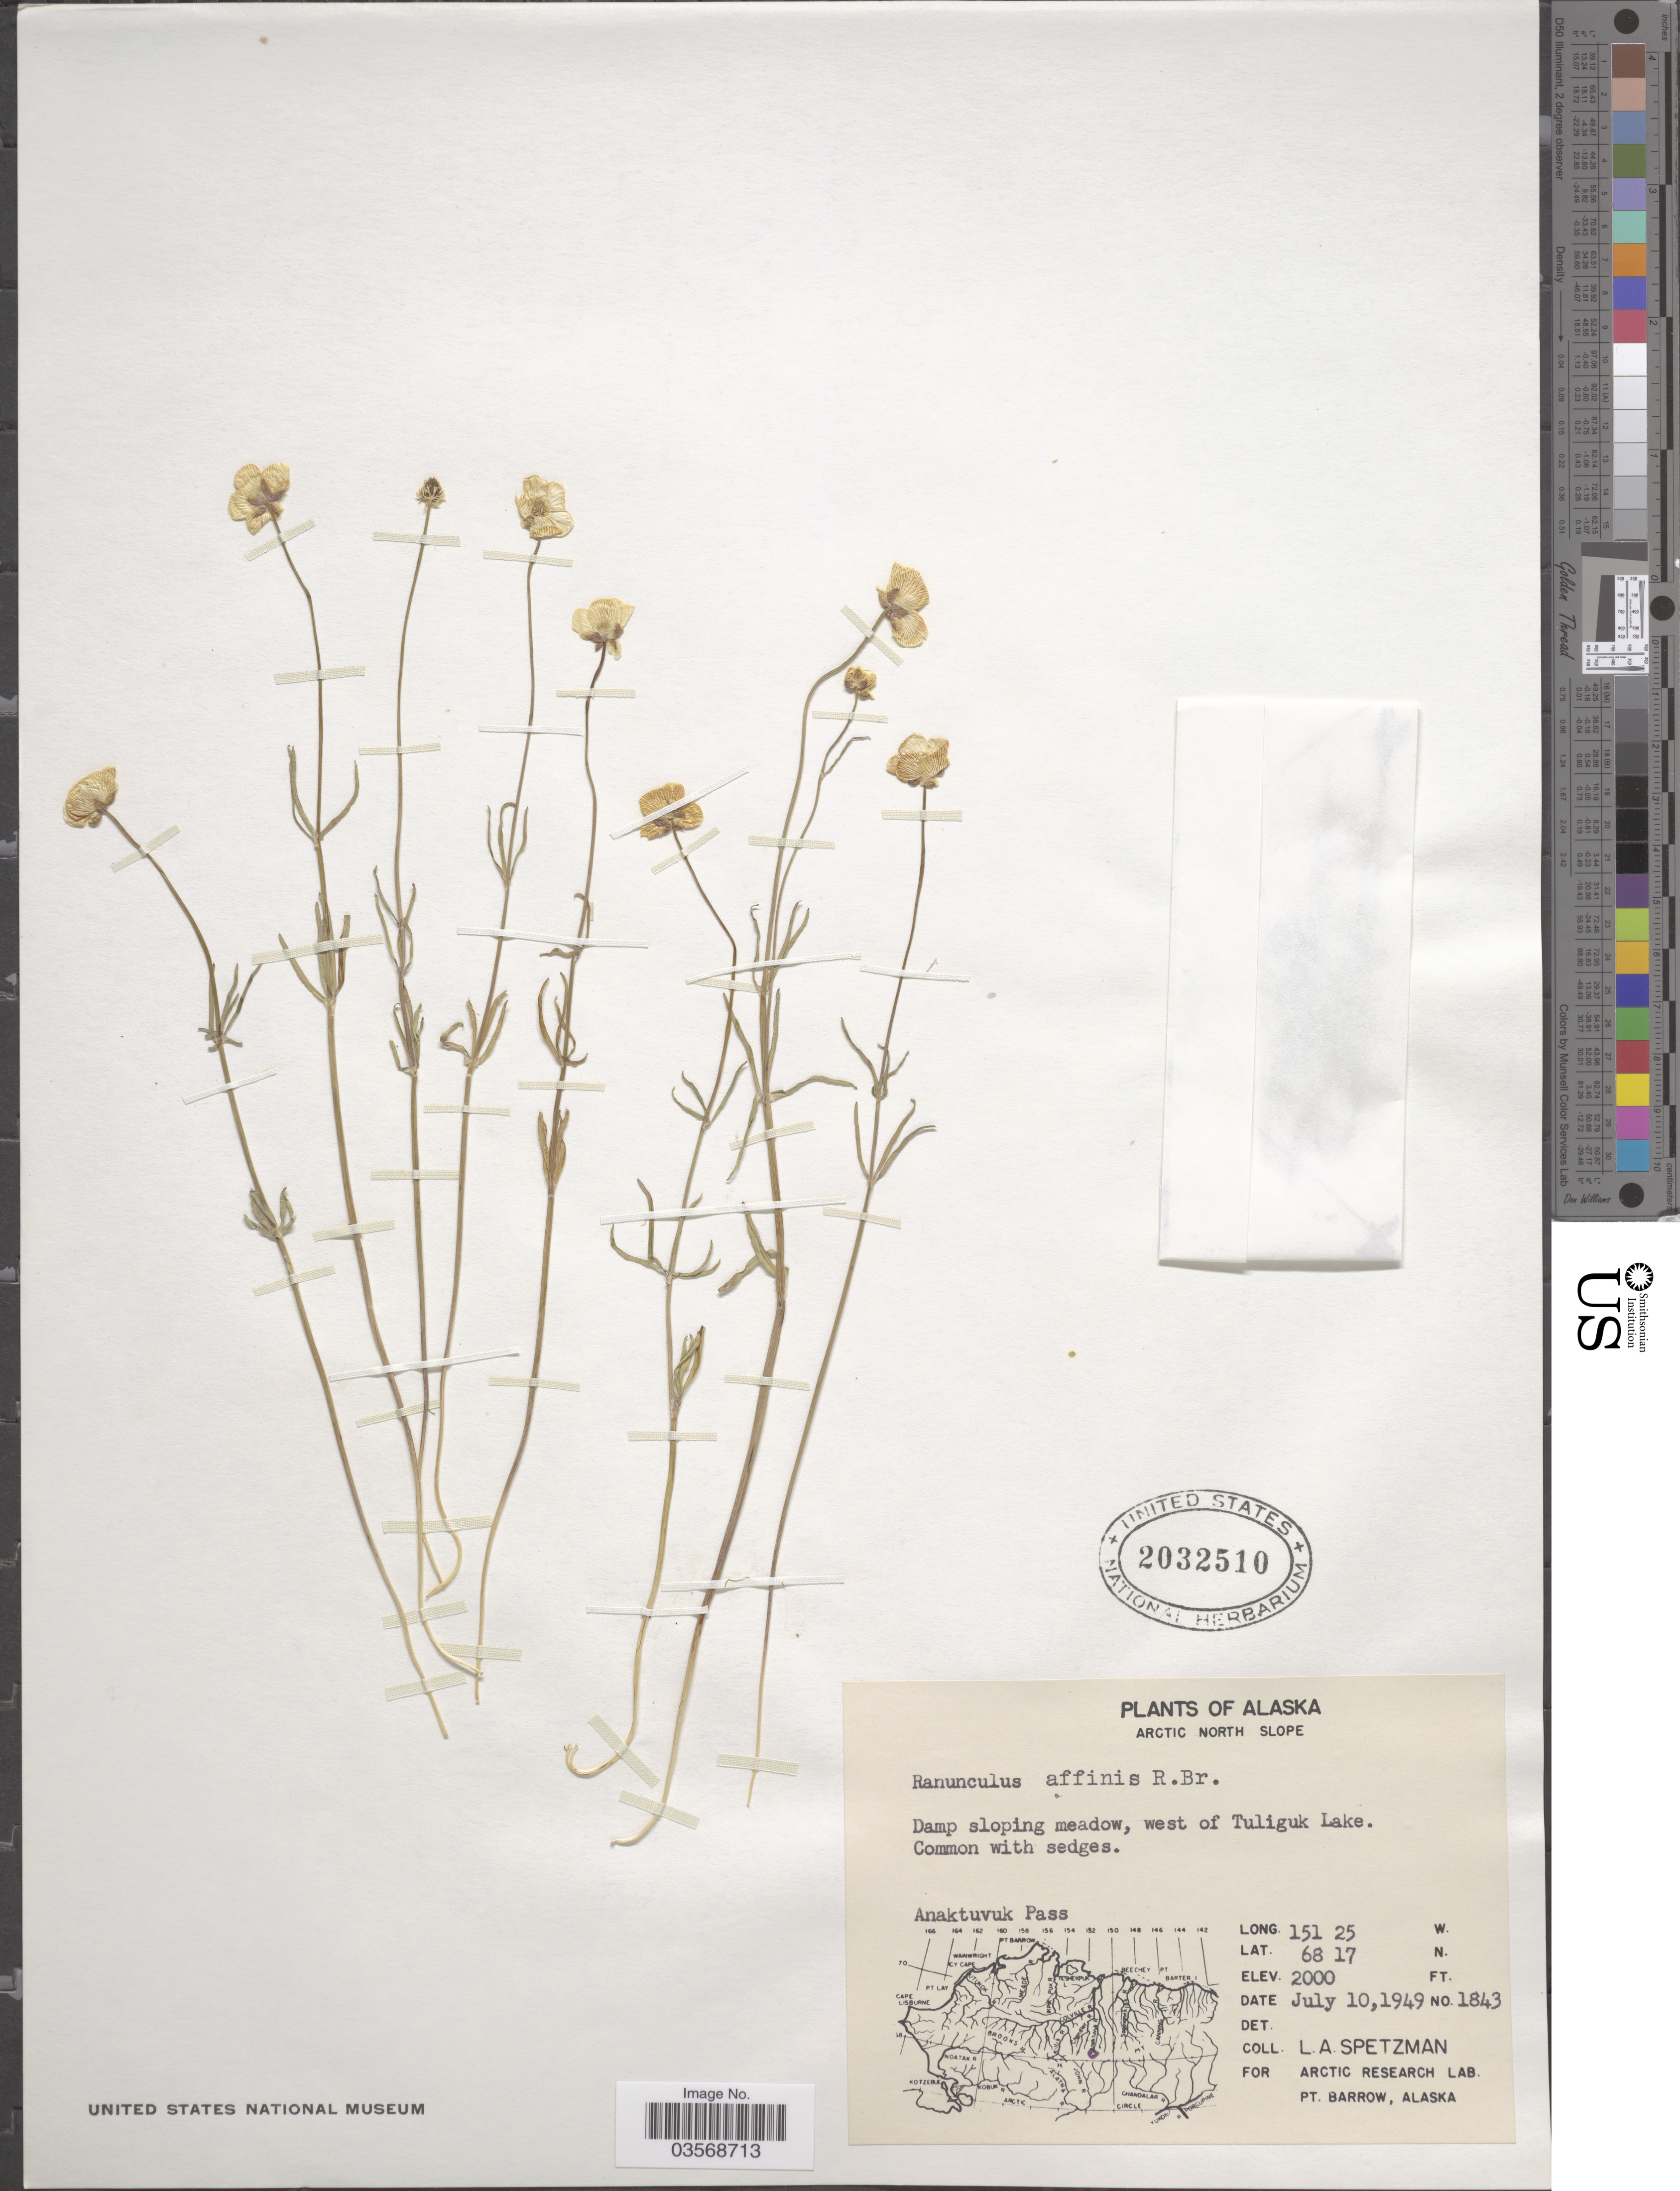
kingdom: Plantae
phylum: Tracheophyta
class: Magnoliopsida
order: Ranunculales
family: Ranunculaceae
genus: Ranunculus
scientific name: Ranunculus pedatifidus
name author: Sm.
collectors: L. Spetzman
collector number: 1843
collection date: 1949-07-10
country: United States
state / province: Alaska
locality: Arctic North Slope. Damp sloping meadow, west of Tuliguk Lake. Anaktuvuk Pass.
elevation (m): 610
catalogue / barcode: US 2032510